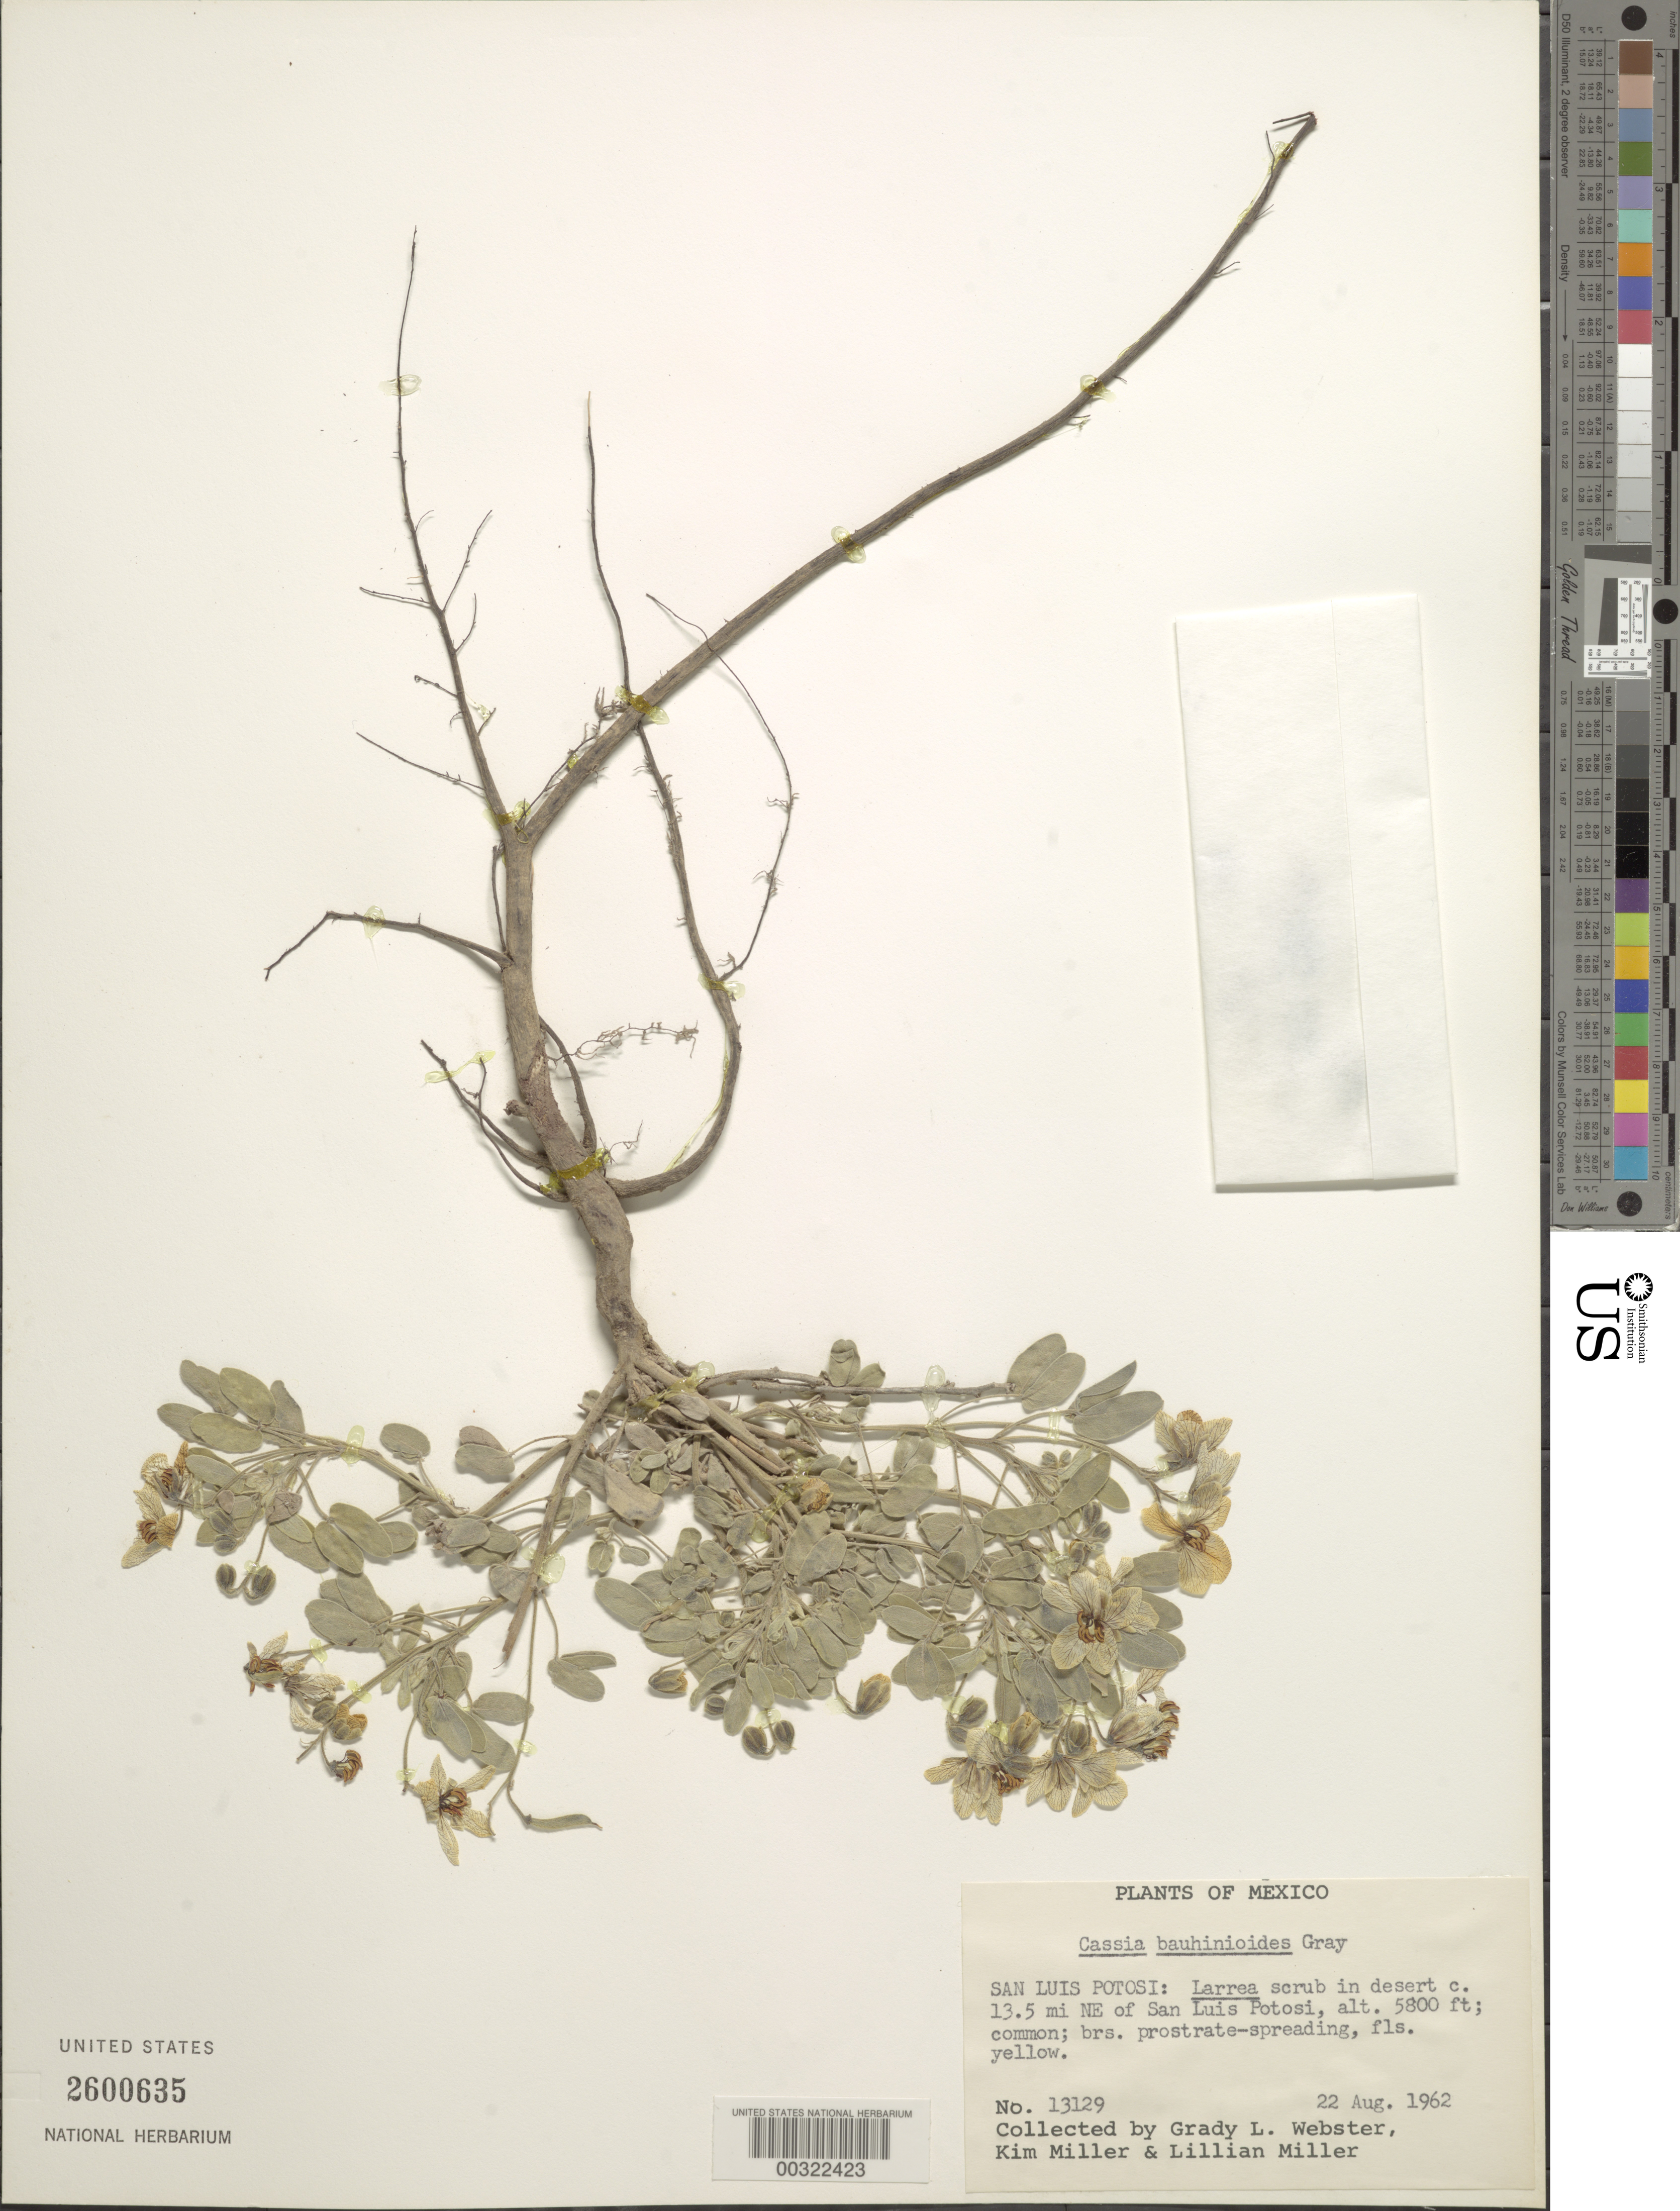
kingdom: Plantae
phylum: Tracheophyta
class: Magnoliopsida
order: Fabales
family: Fabaceae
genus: Senna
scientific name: Senna bauhinioides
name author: (A. Gray) H.S. Irwin & Barneby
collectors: G. L. Webster, K. I. Miller & L. Miller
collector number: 13129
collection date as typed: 22 Aug 1962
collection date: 1962-08-22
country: Mexico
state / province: San Luis Potosí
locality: Ca 13.5 mi NE of San Luis Potosi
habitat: Desert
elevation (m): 1768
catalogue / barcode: US 2600635